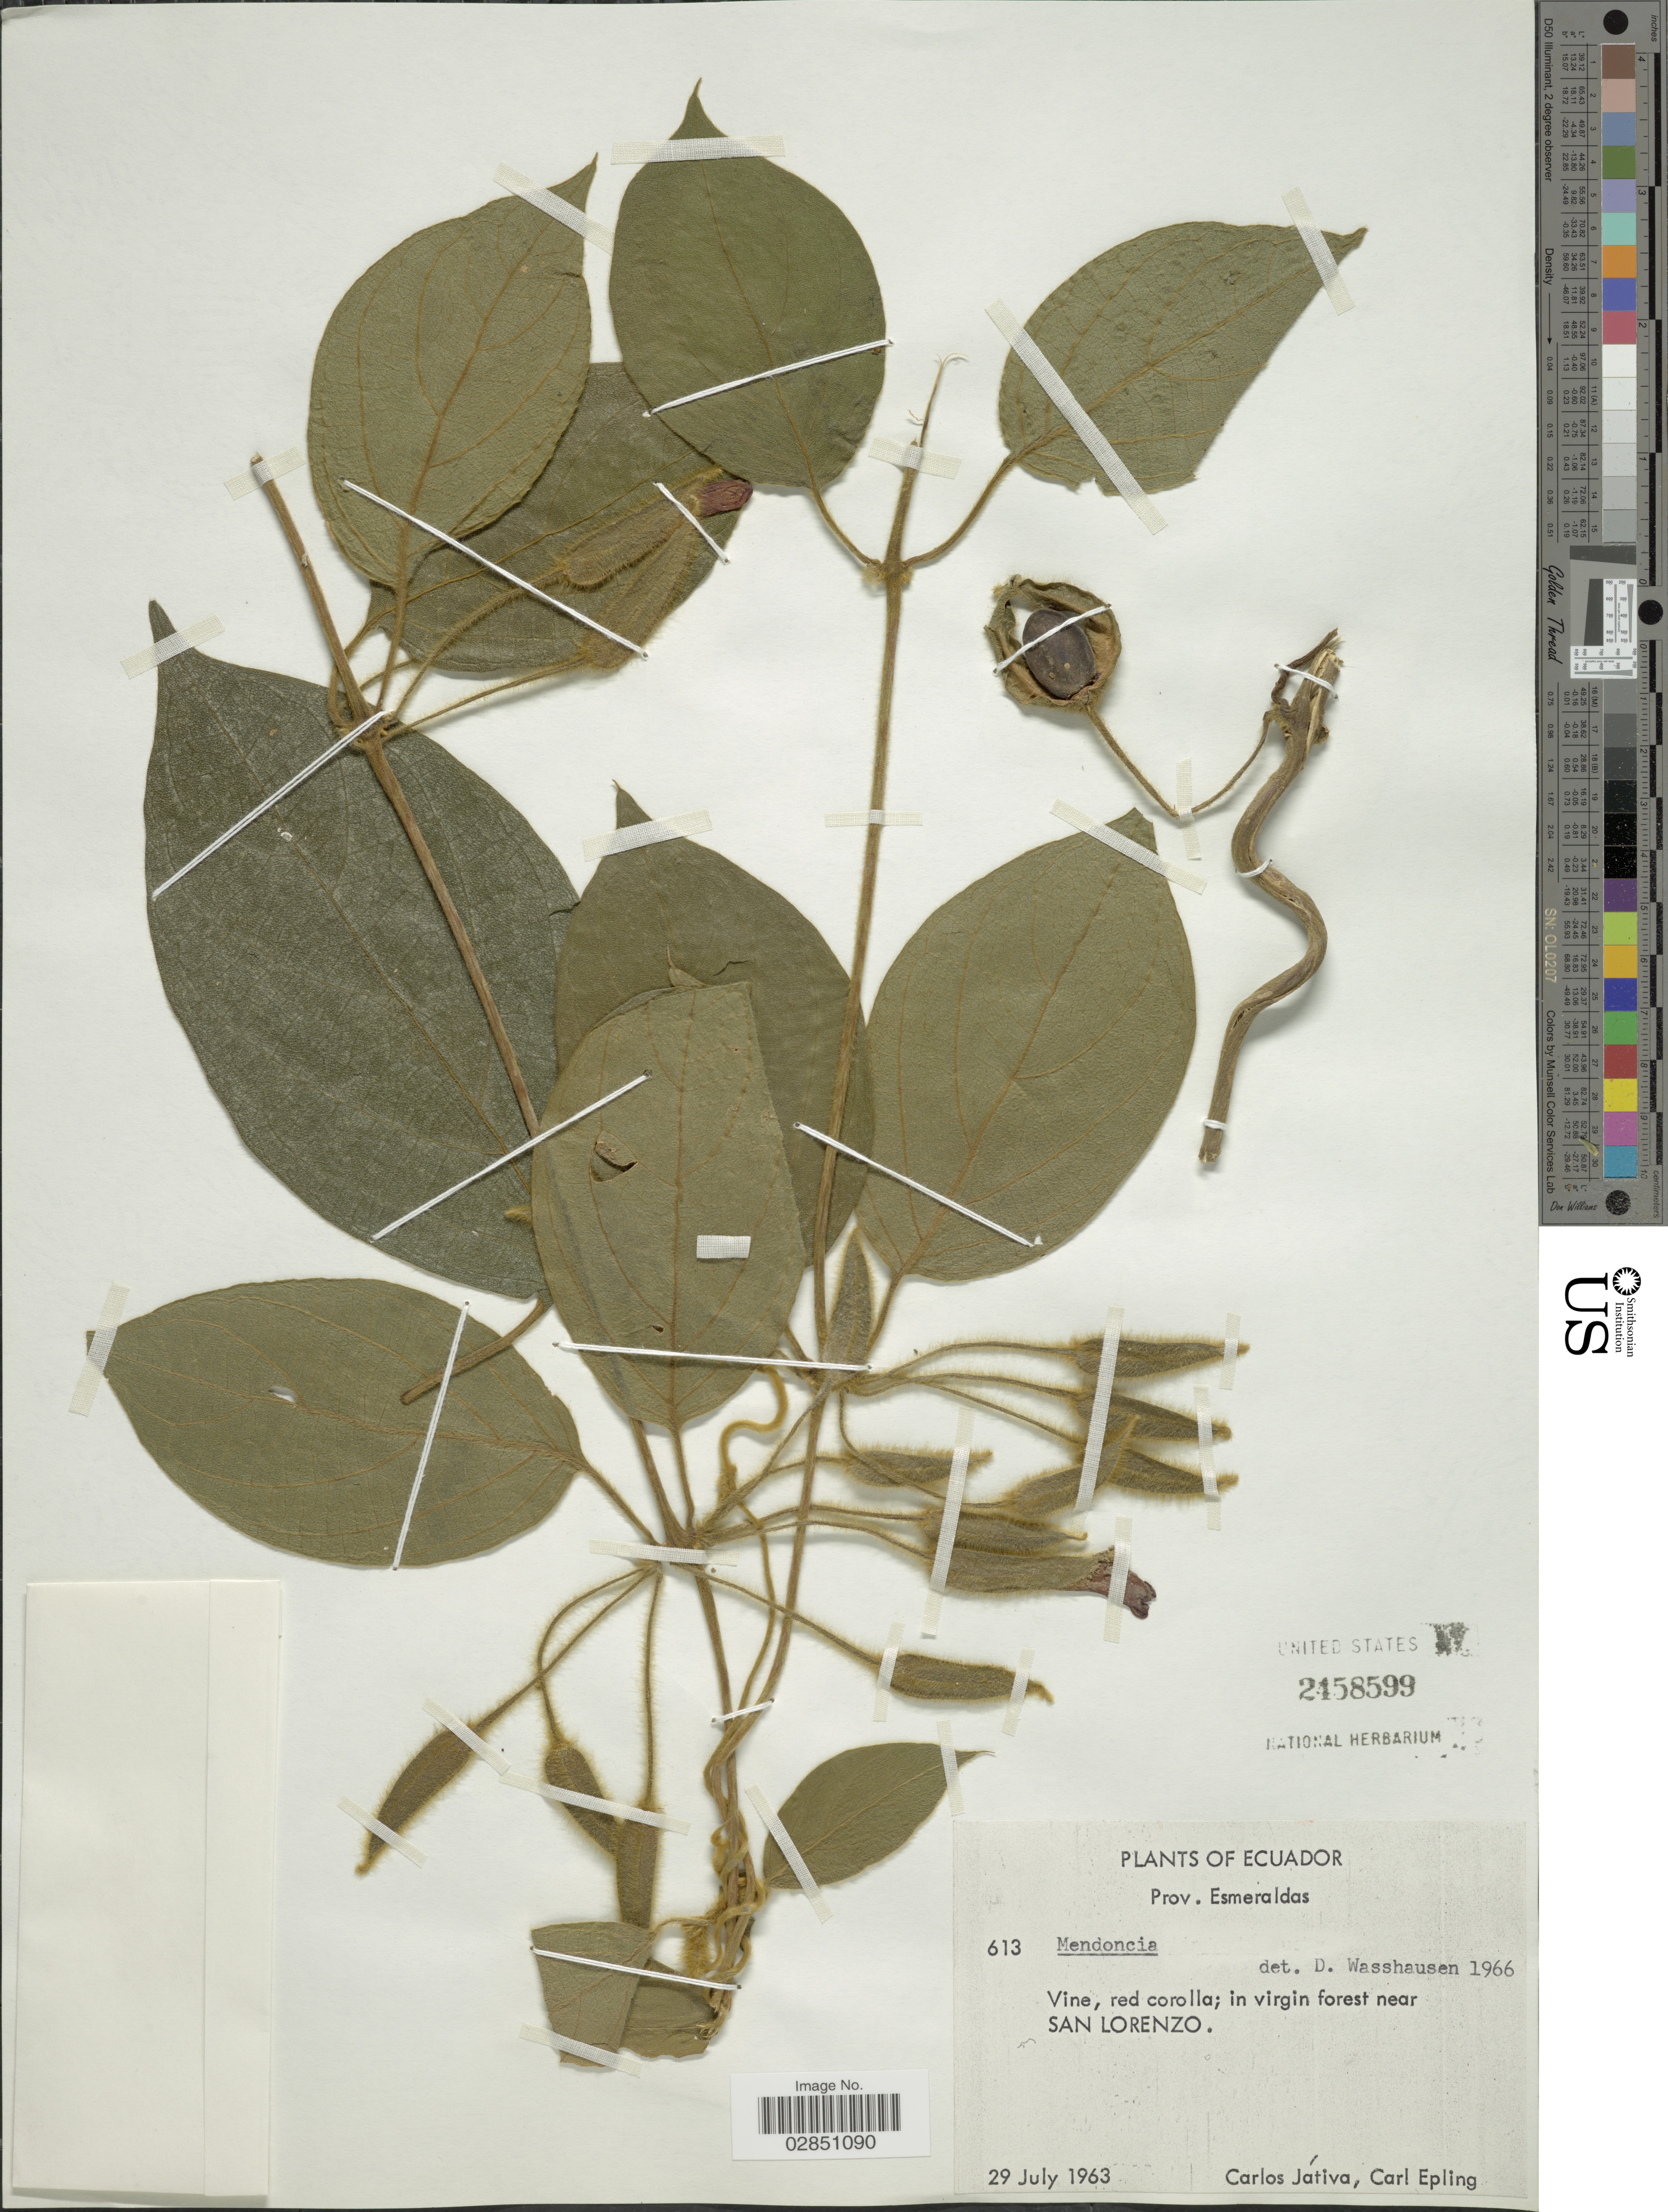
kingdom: Plantae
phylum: Tracheophyta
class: Magnoliopsida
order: Lamiales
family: Acanthaceae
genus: Mendoncia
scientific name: Mendoncia hoffmannseggiana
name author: Nees in DC.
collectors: C. D. Játiva & C. C. Epling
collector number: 613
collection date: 1963-07-29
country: Ecuador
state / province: Esmeraldas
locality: In virgin forest near San Lorenzo.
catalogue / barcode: US 2458599